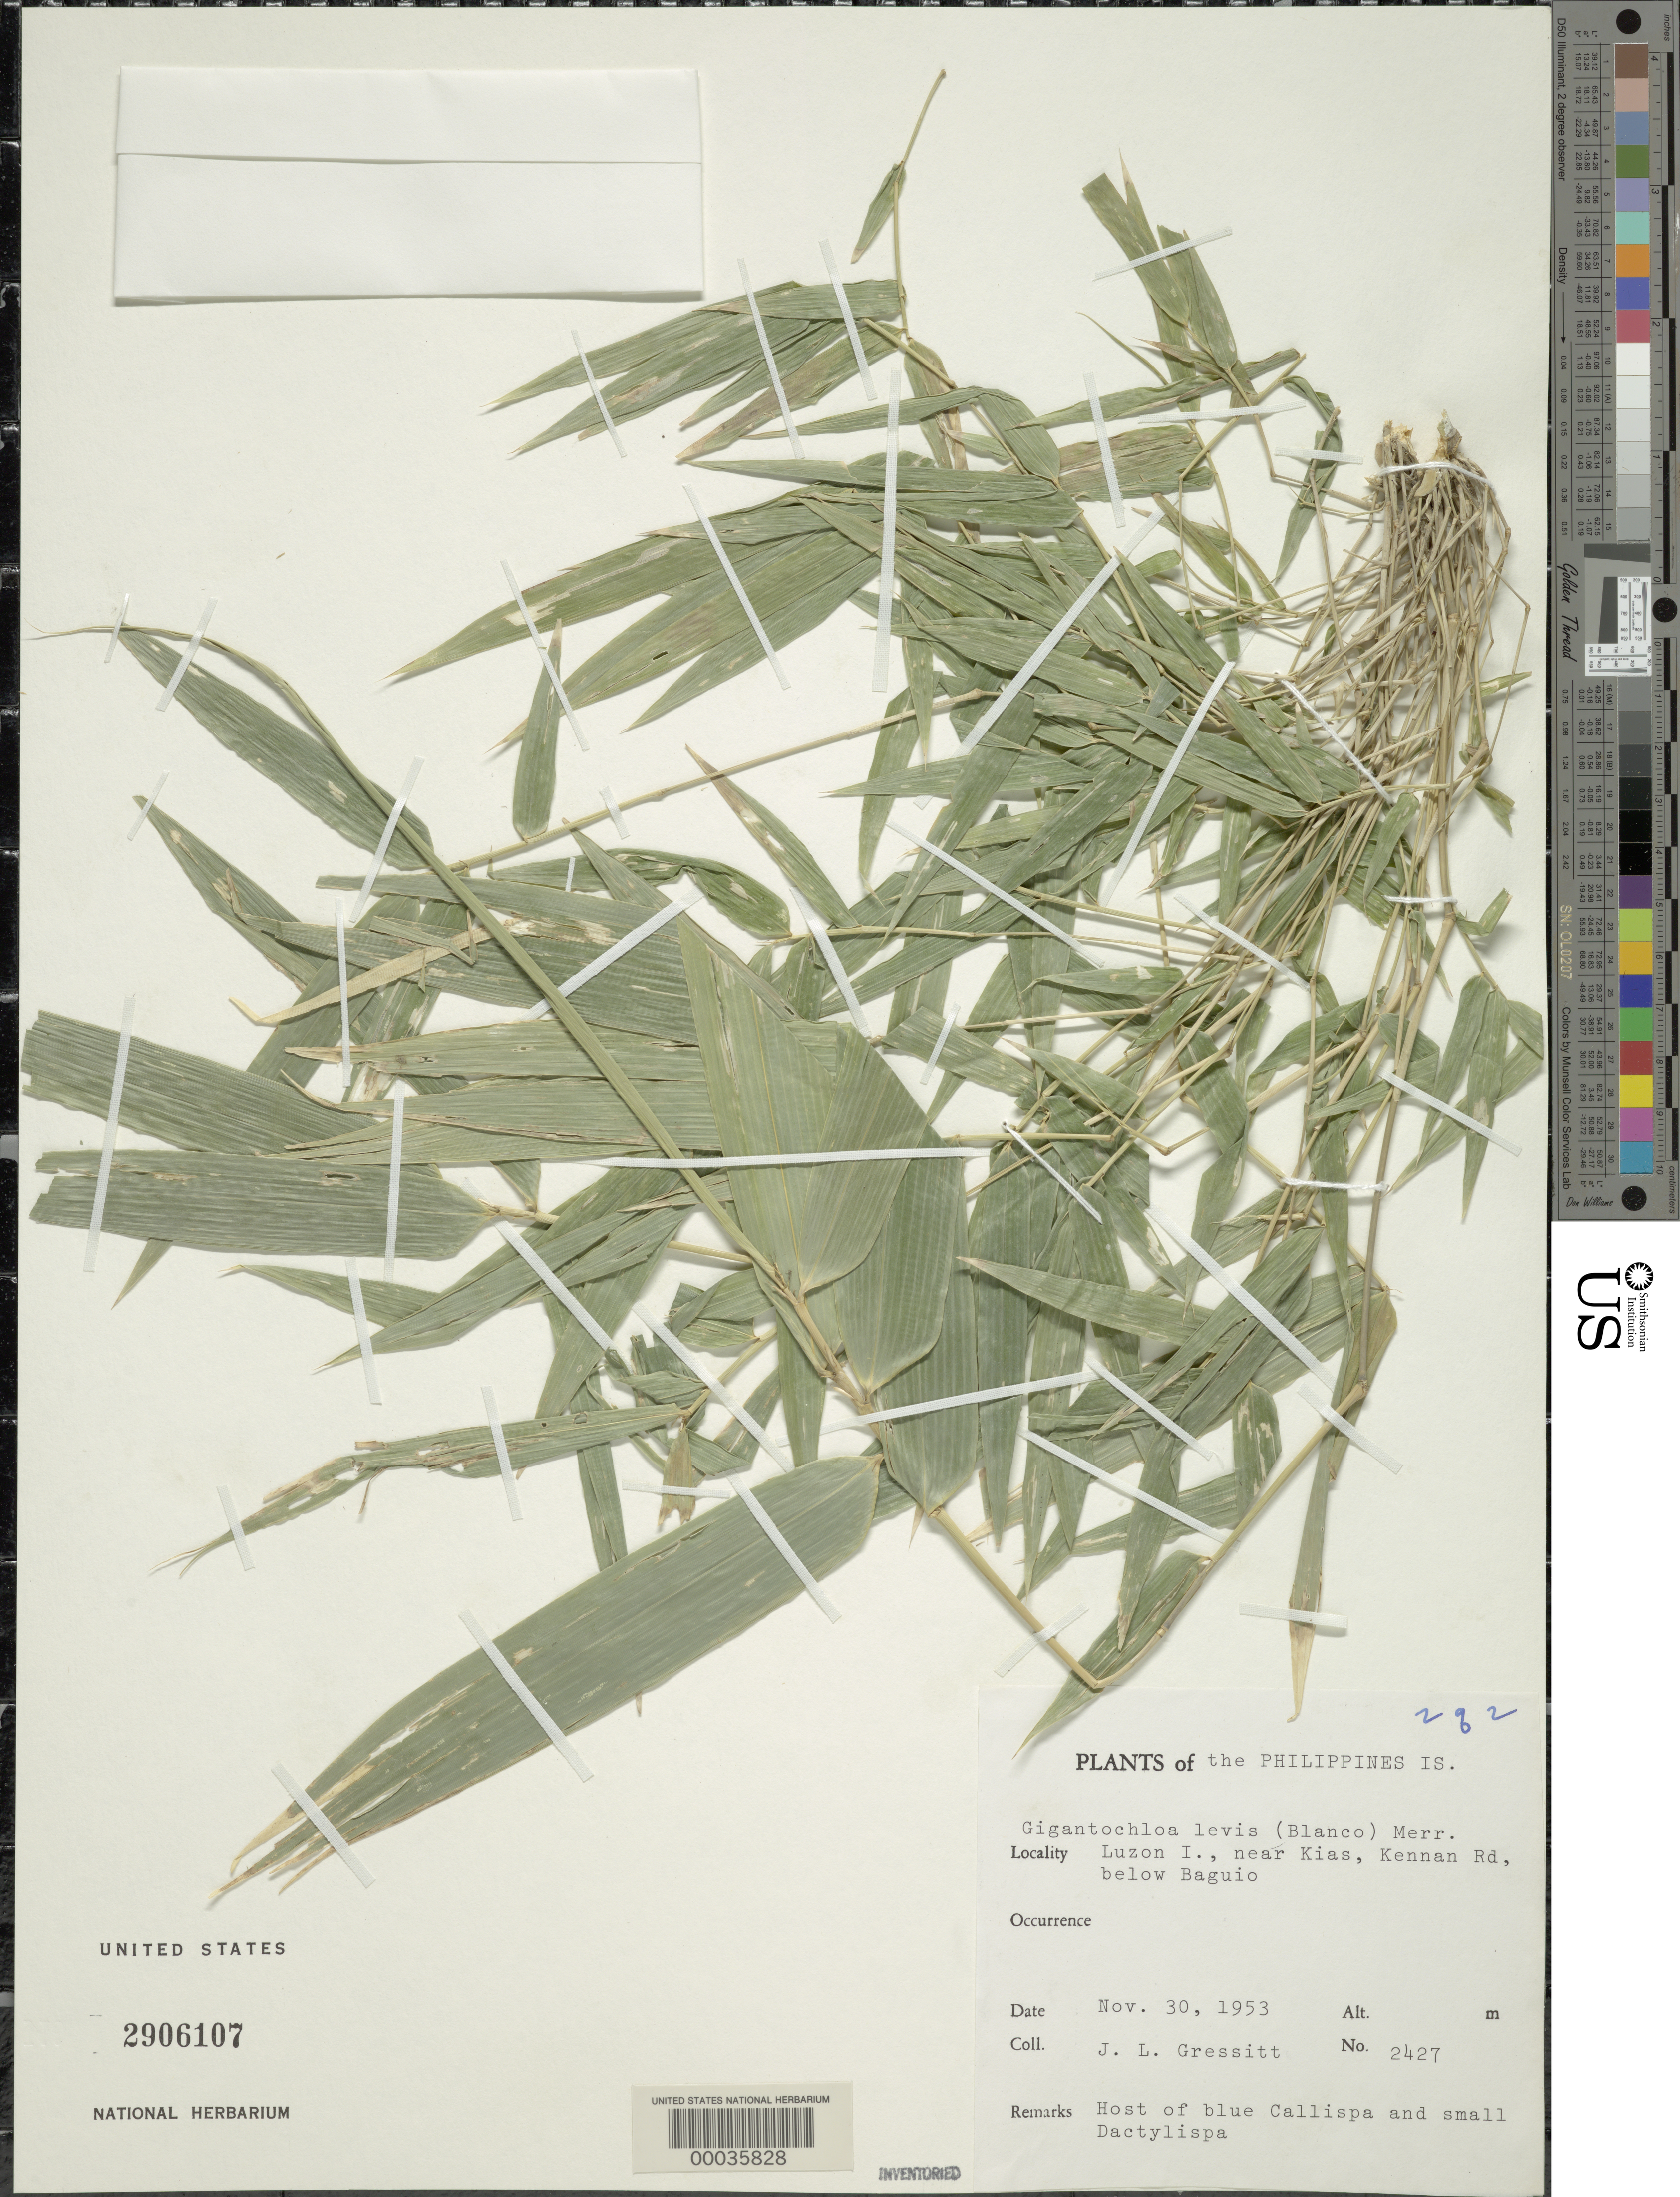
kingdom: Plantae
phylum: Tracheophyta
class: Liliopsida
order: Poales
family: Poaceae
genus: Dendrocalamus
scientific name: Dendrocalamus laevis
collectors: J. Gressitt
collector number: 2427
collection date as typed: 30 Nov 1953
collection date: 1953-11-30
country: Philippines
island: Luzon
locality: Kias, kennan, baguio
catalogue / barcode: US 2906107